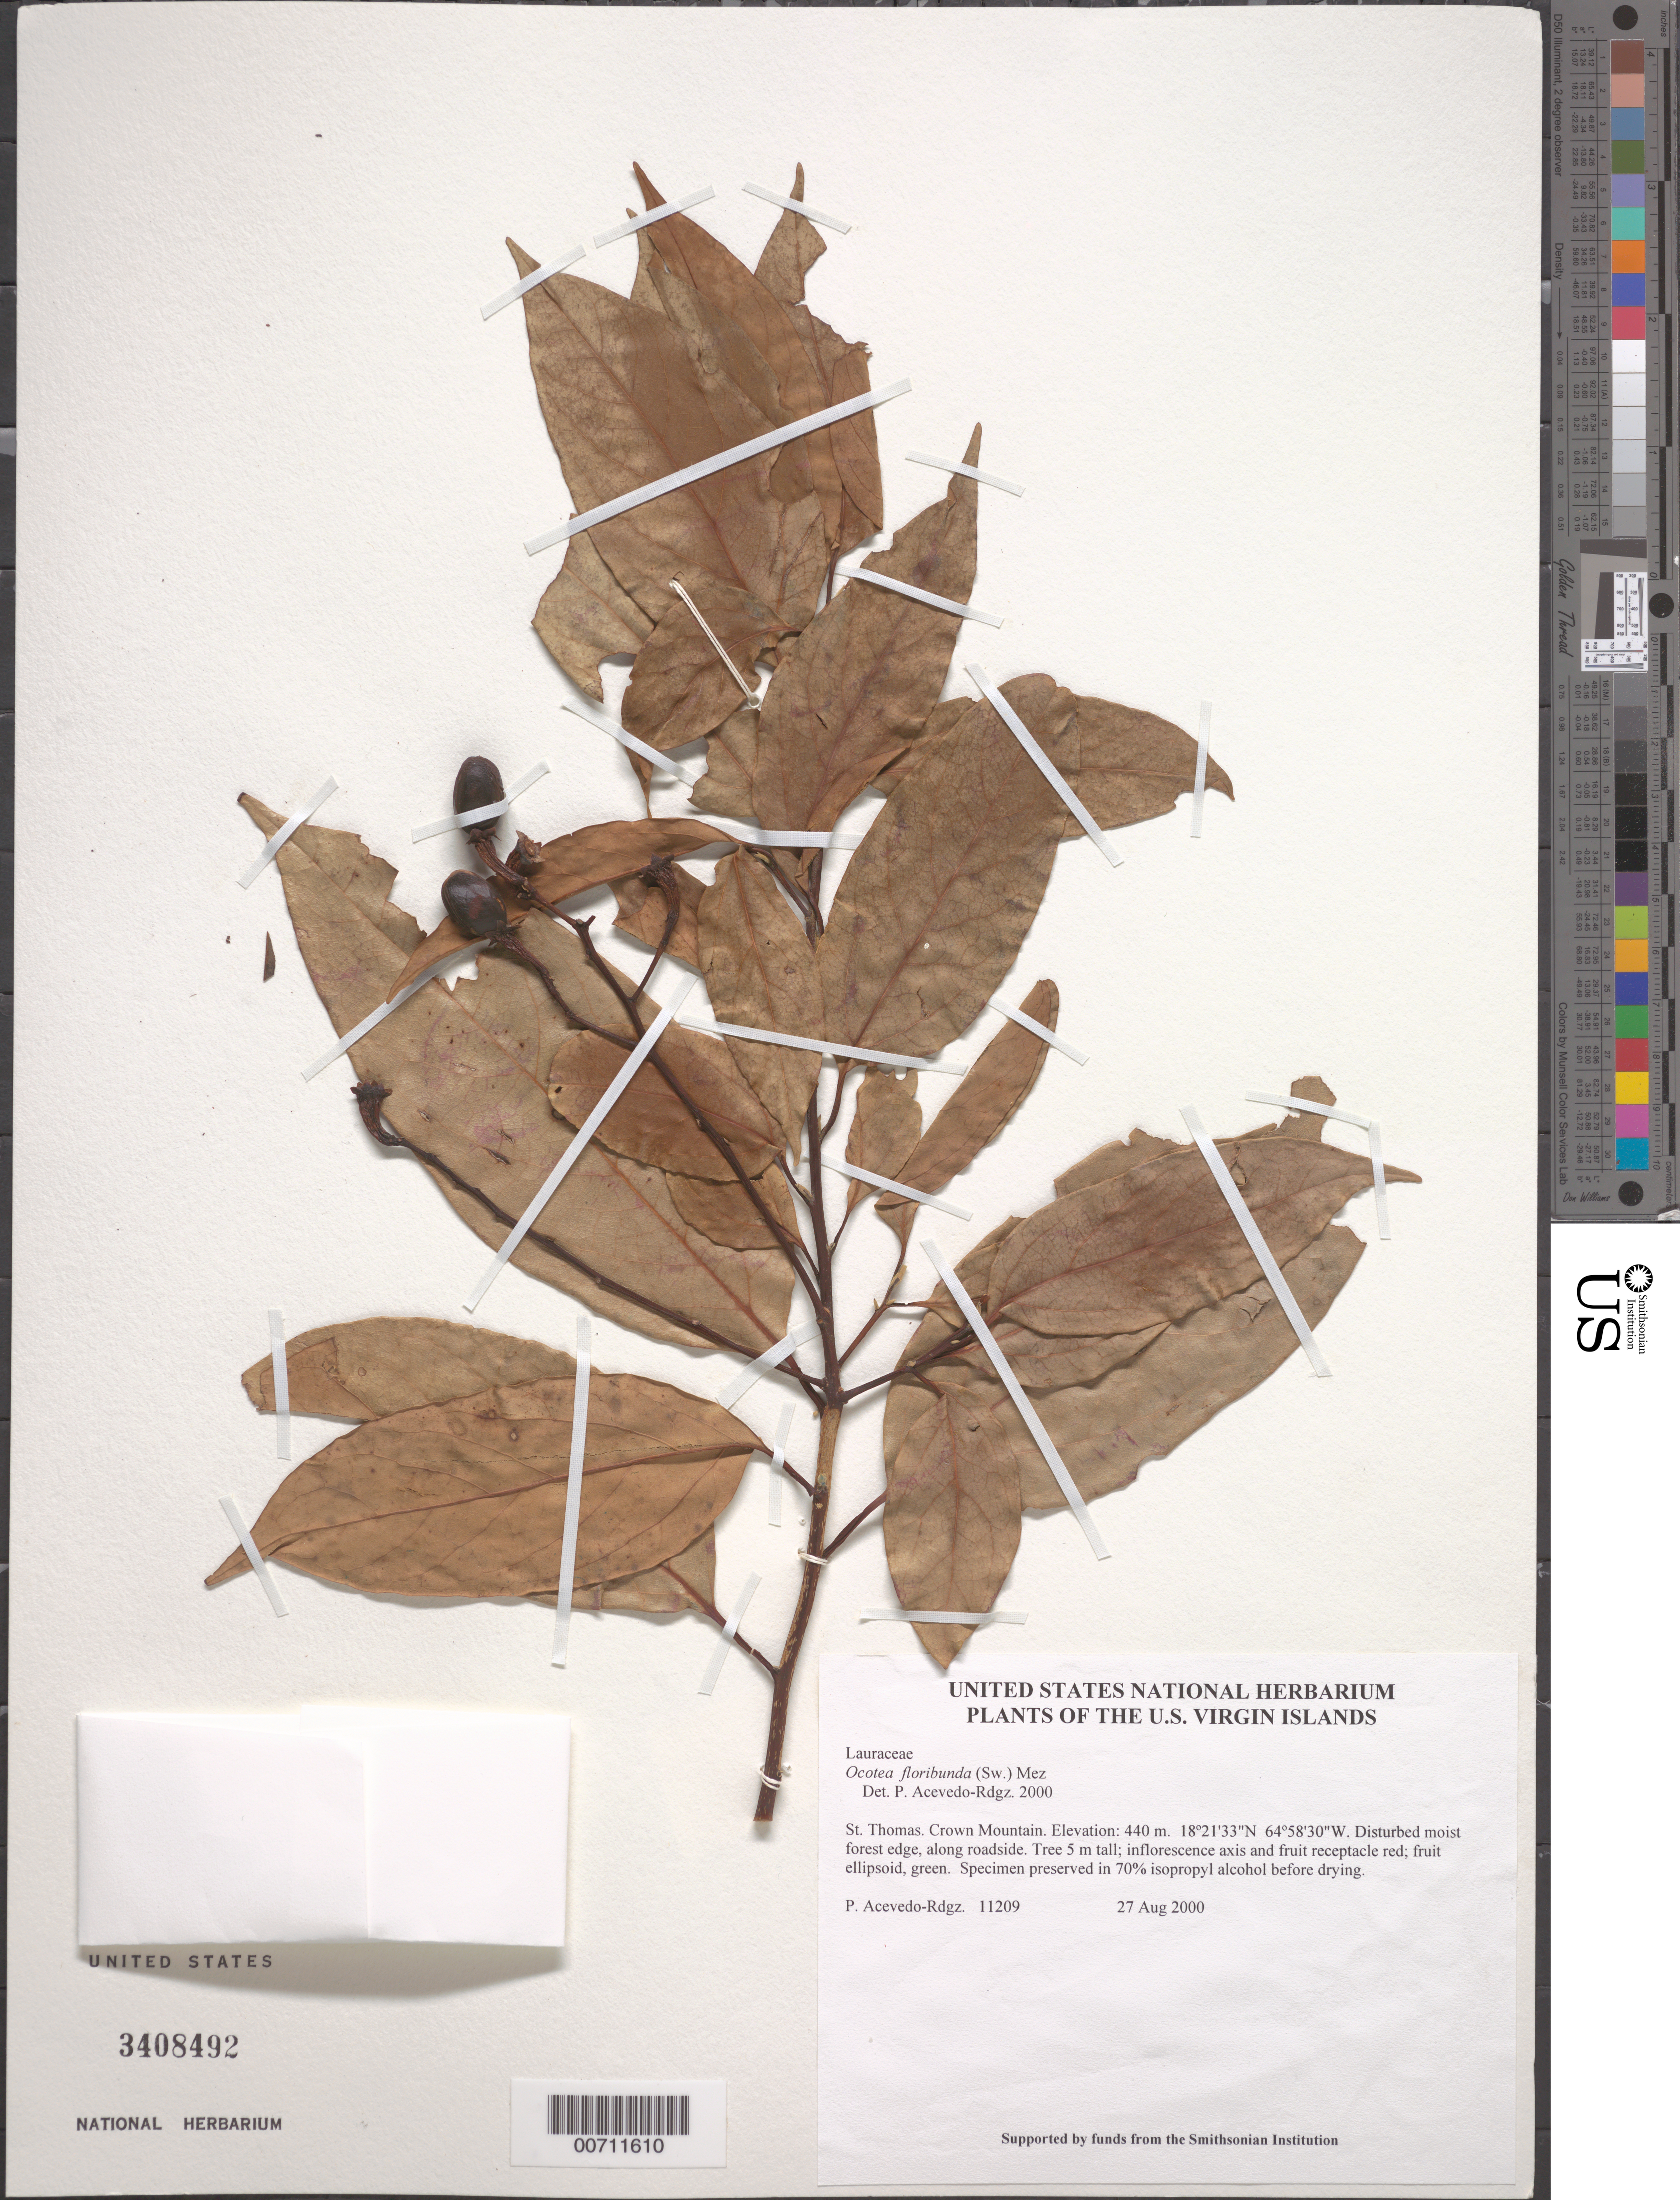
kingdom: Plantae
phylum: Tracheophyta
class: Magnoliopsida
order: Laurales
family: Lauraceae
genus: Ocotea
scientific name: Ocotea floribunda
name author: (Sw.) Mez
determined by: Acevedo-Rodríguez, P., (BOT), Smithsonian Institution - National Museum of Natural History (UNITED STATES)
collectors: P. Acevedo-Rodr.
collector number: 11209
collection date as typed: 27 Aug 2000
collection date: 2000-08-27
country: U.S. Virgin Islands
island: St. Thomas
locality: Crown Mountain.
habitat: Disturbed moist forest edge, along roadside.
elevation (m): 440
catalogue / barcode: US 3408492